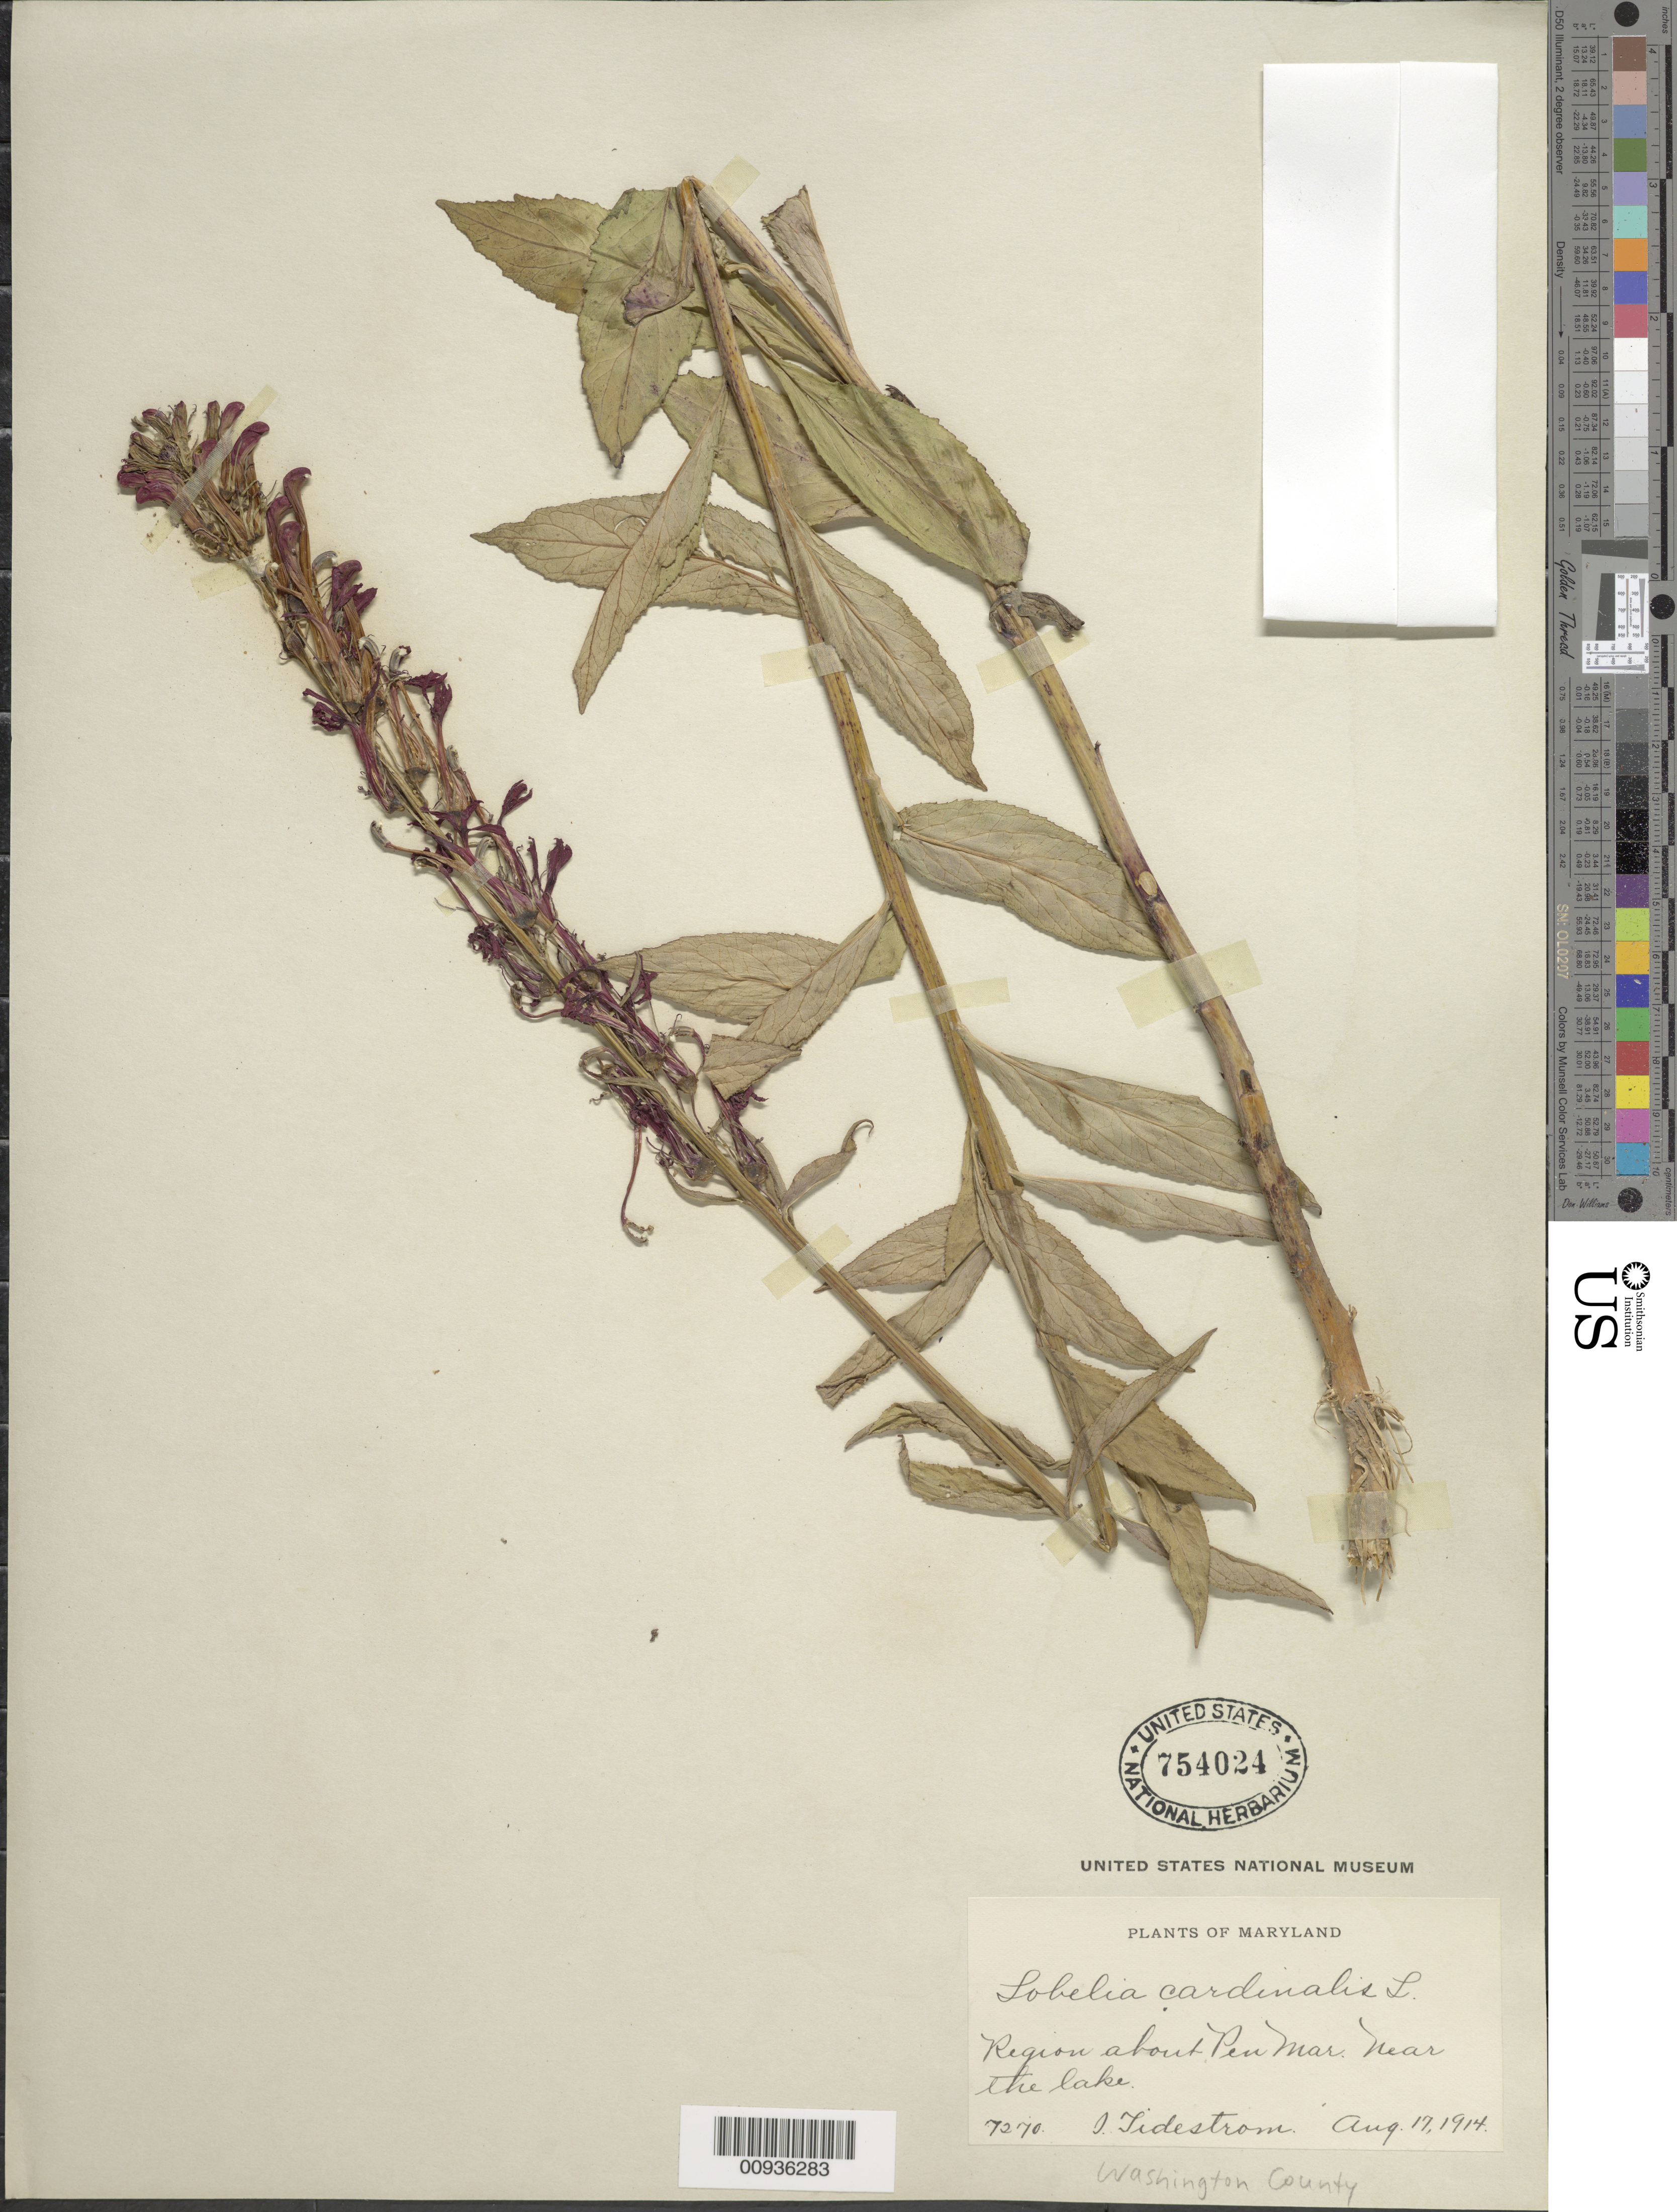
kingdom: Plantae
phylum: Tracheophyta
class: Magnoliopsida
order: Asterales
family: Campanulaceae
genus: Lobelia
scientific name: Lobelia cardinalis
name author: L.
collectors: I. F. Tidestrom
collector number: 7270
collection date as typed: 17 Aug 1914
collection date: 1914-08-17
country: United States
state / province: Maryland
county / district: Harford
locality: About Pen Mar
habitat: near the lake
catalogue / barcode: US 754024